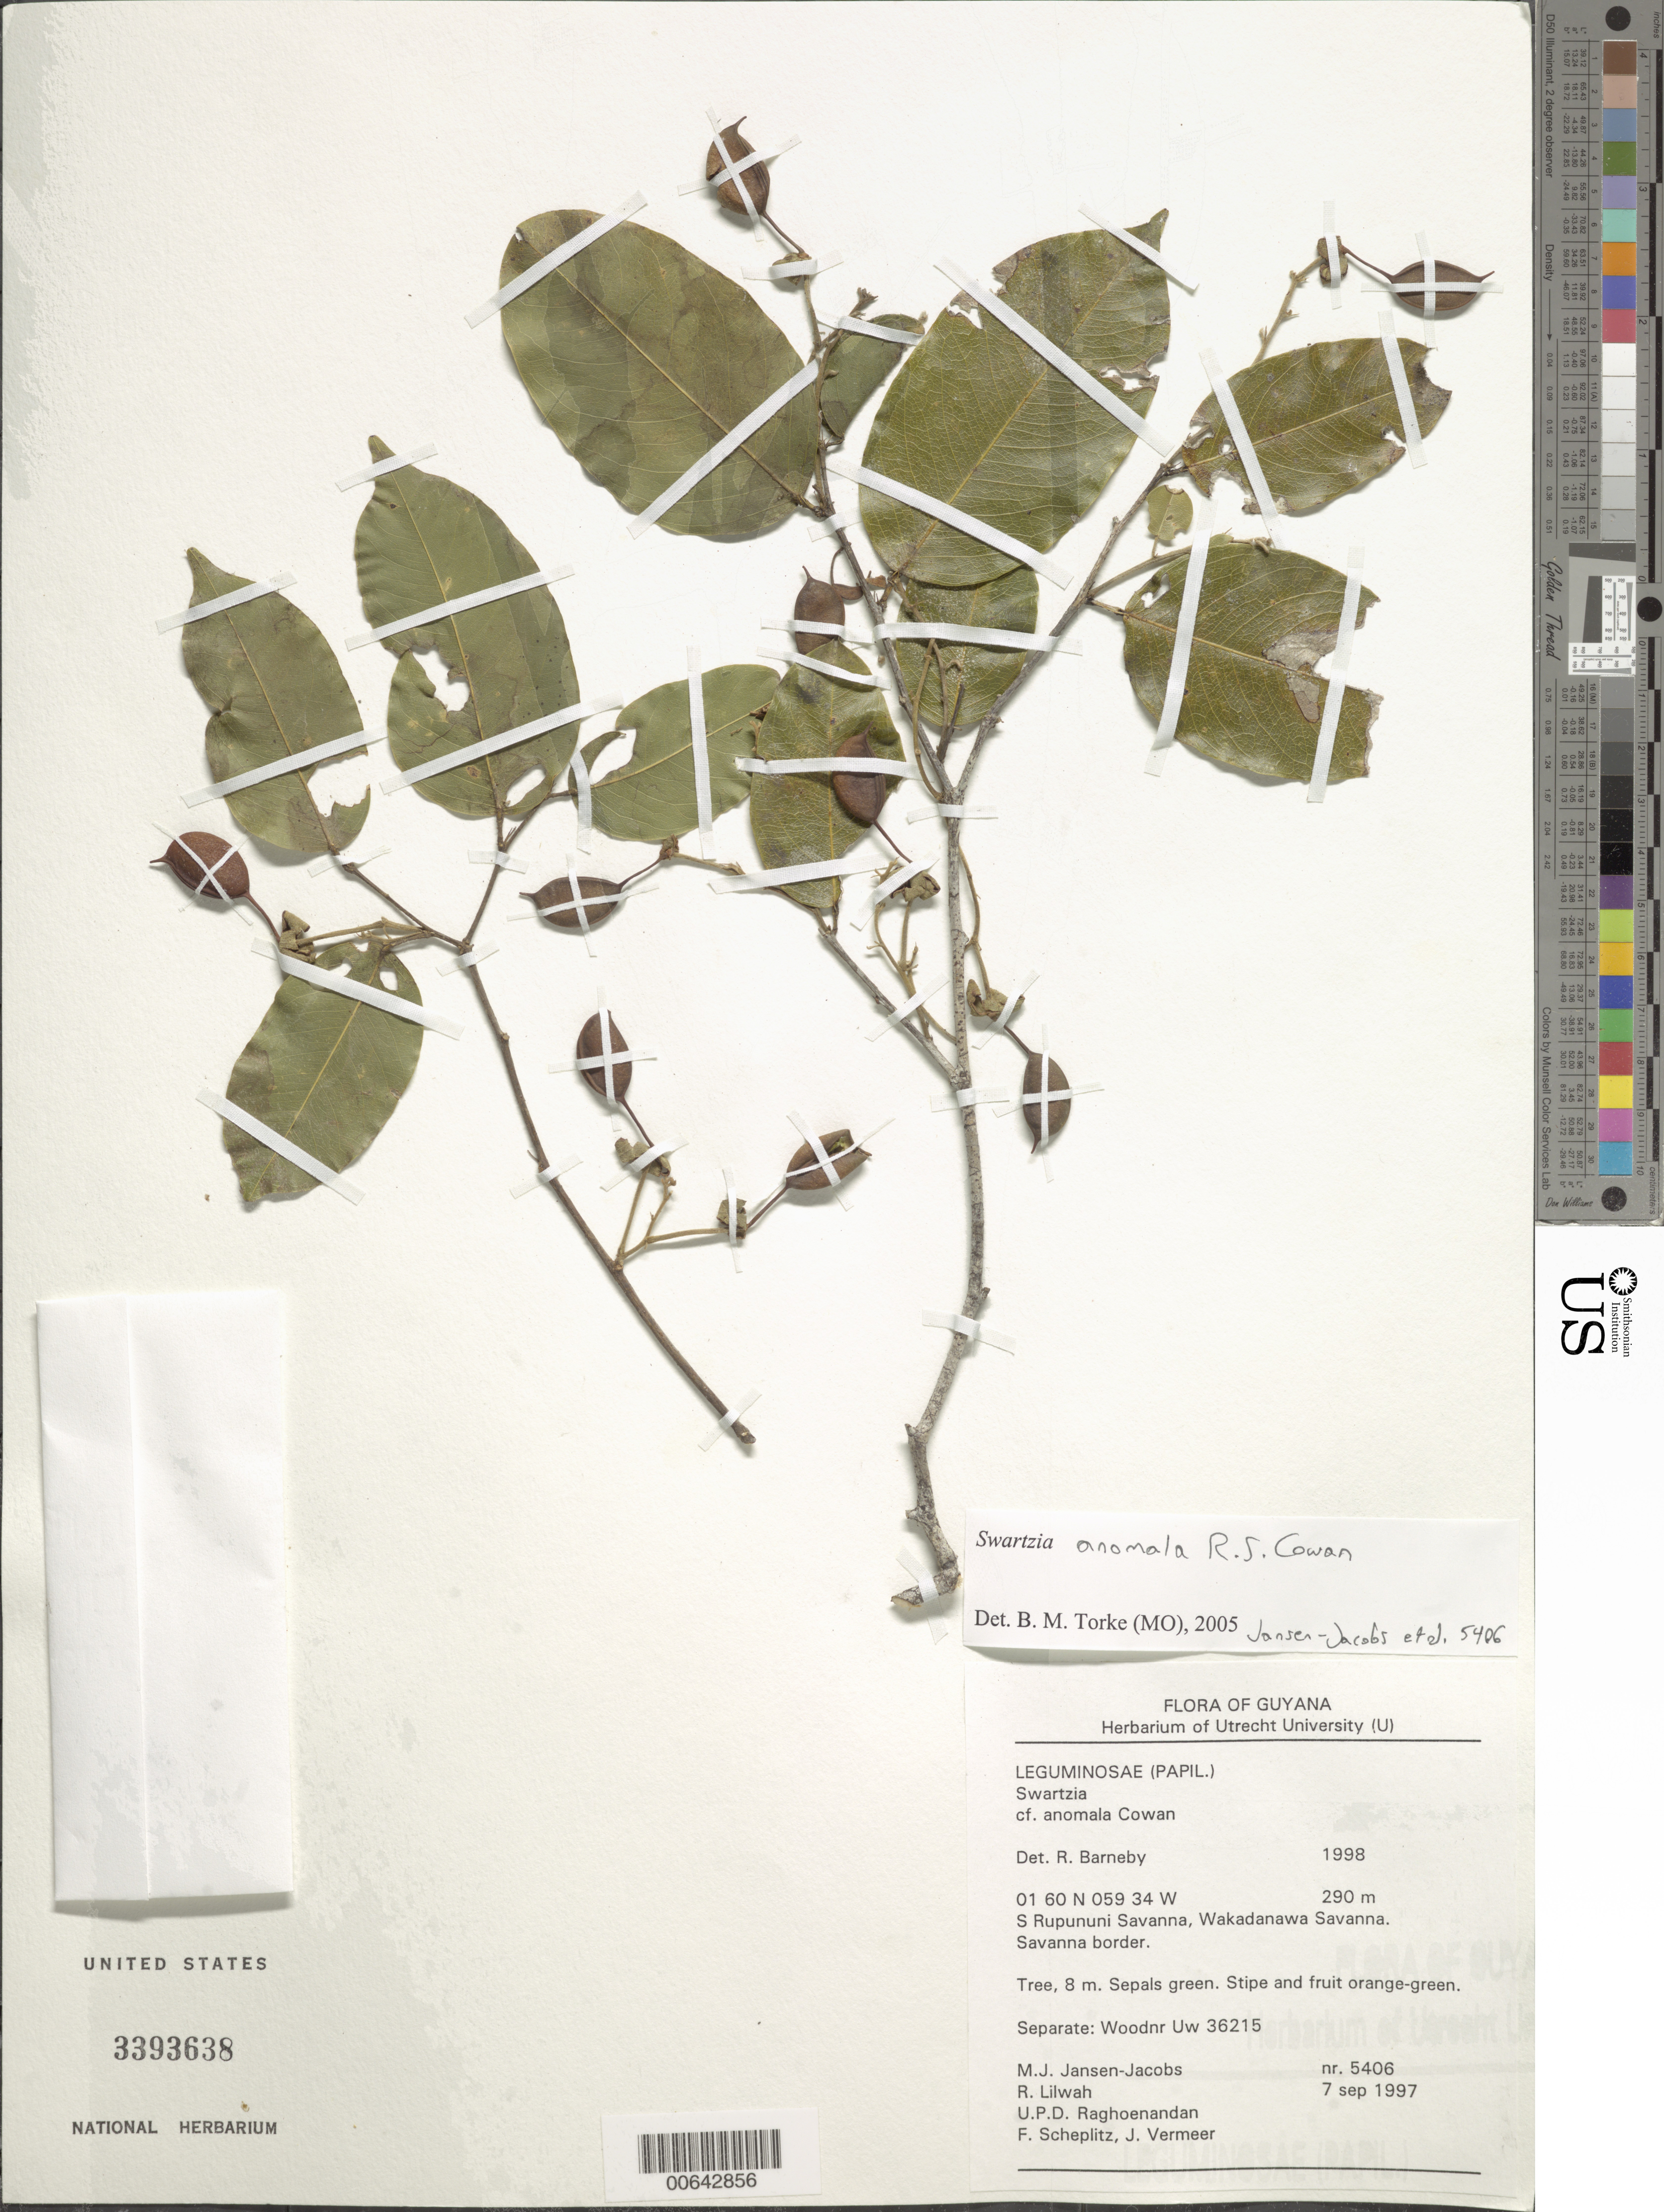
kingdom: Plantae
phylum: Tracheophyta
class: Magnoliopsida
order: Fabales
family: Fabaceae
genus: Swartzia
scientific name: Swartzia anomala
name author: R.S. Cowan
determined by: Torke, B. M., (MO)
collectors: M. J. Jansen-Jacobs, R. Lilwah, U. Raghoenandan, F. Scheplitz & J. Vermeer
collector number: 5406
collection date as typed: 7-Sep-97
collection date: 1997-09-07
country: Guyana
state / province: U. Takutu-U. Essequibo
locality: S. Rupununi savanna, Wakadanawa Savanna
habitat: Savanna border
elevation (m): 290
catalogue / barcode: US 3393638